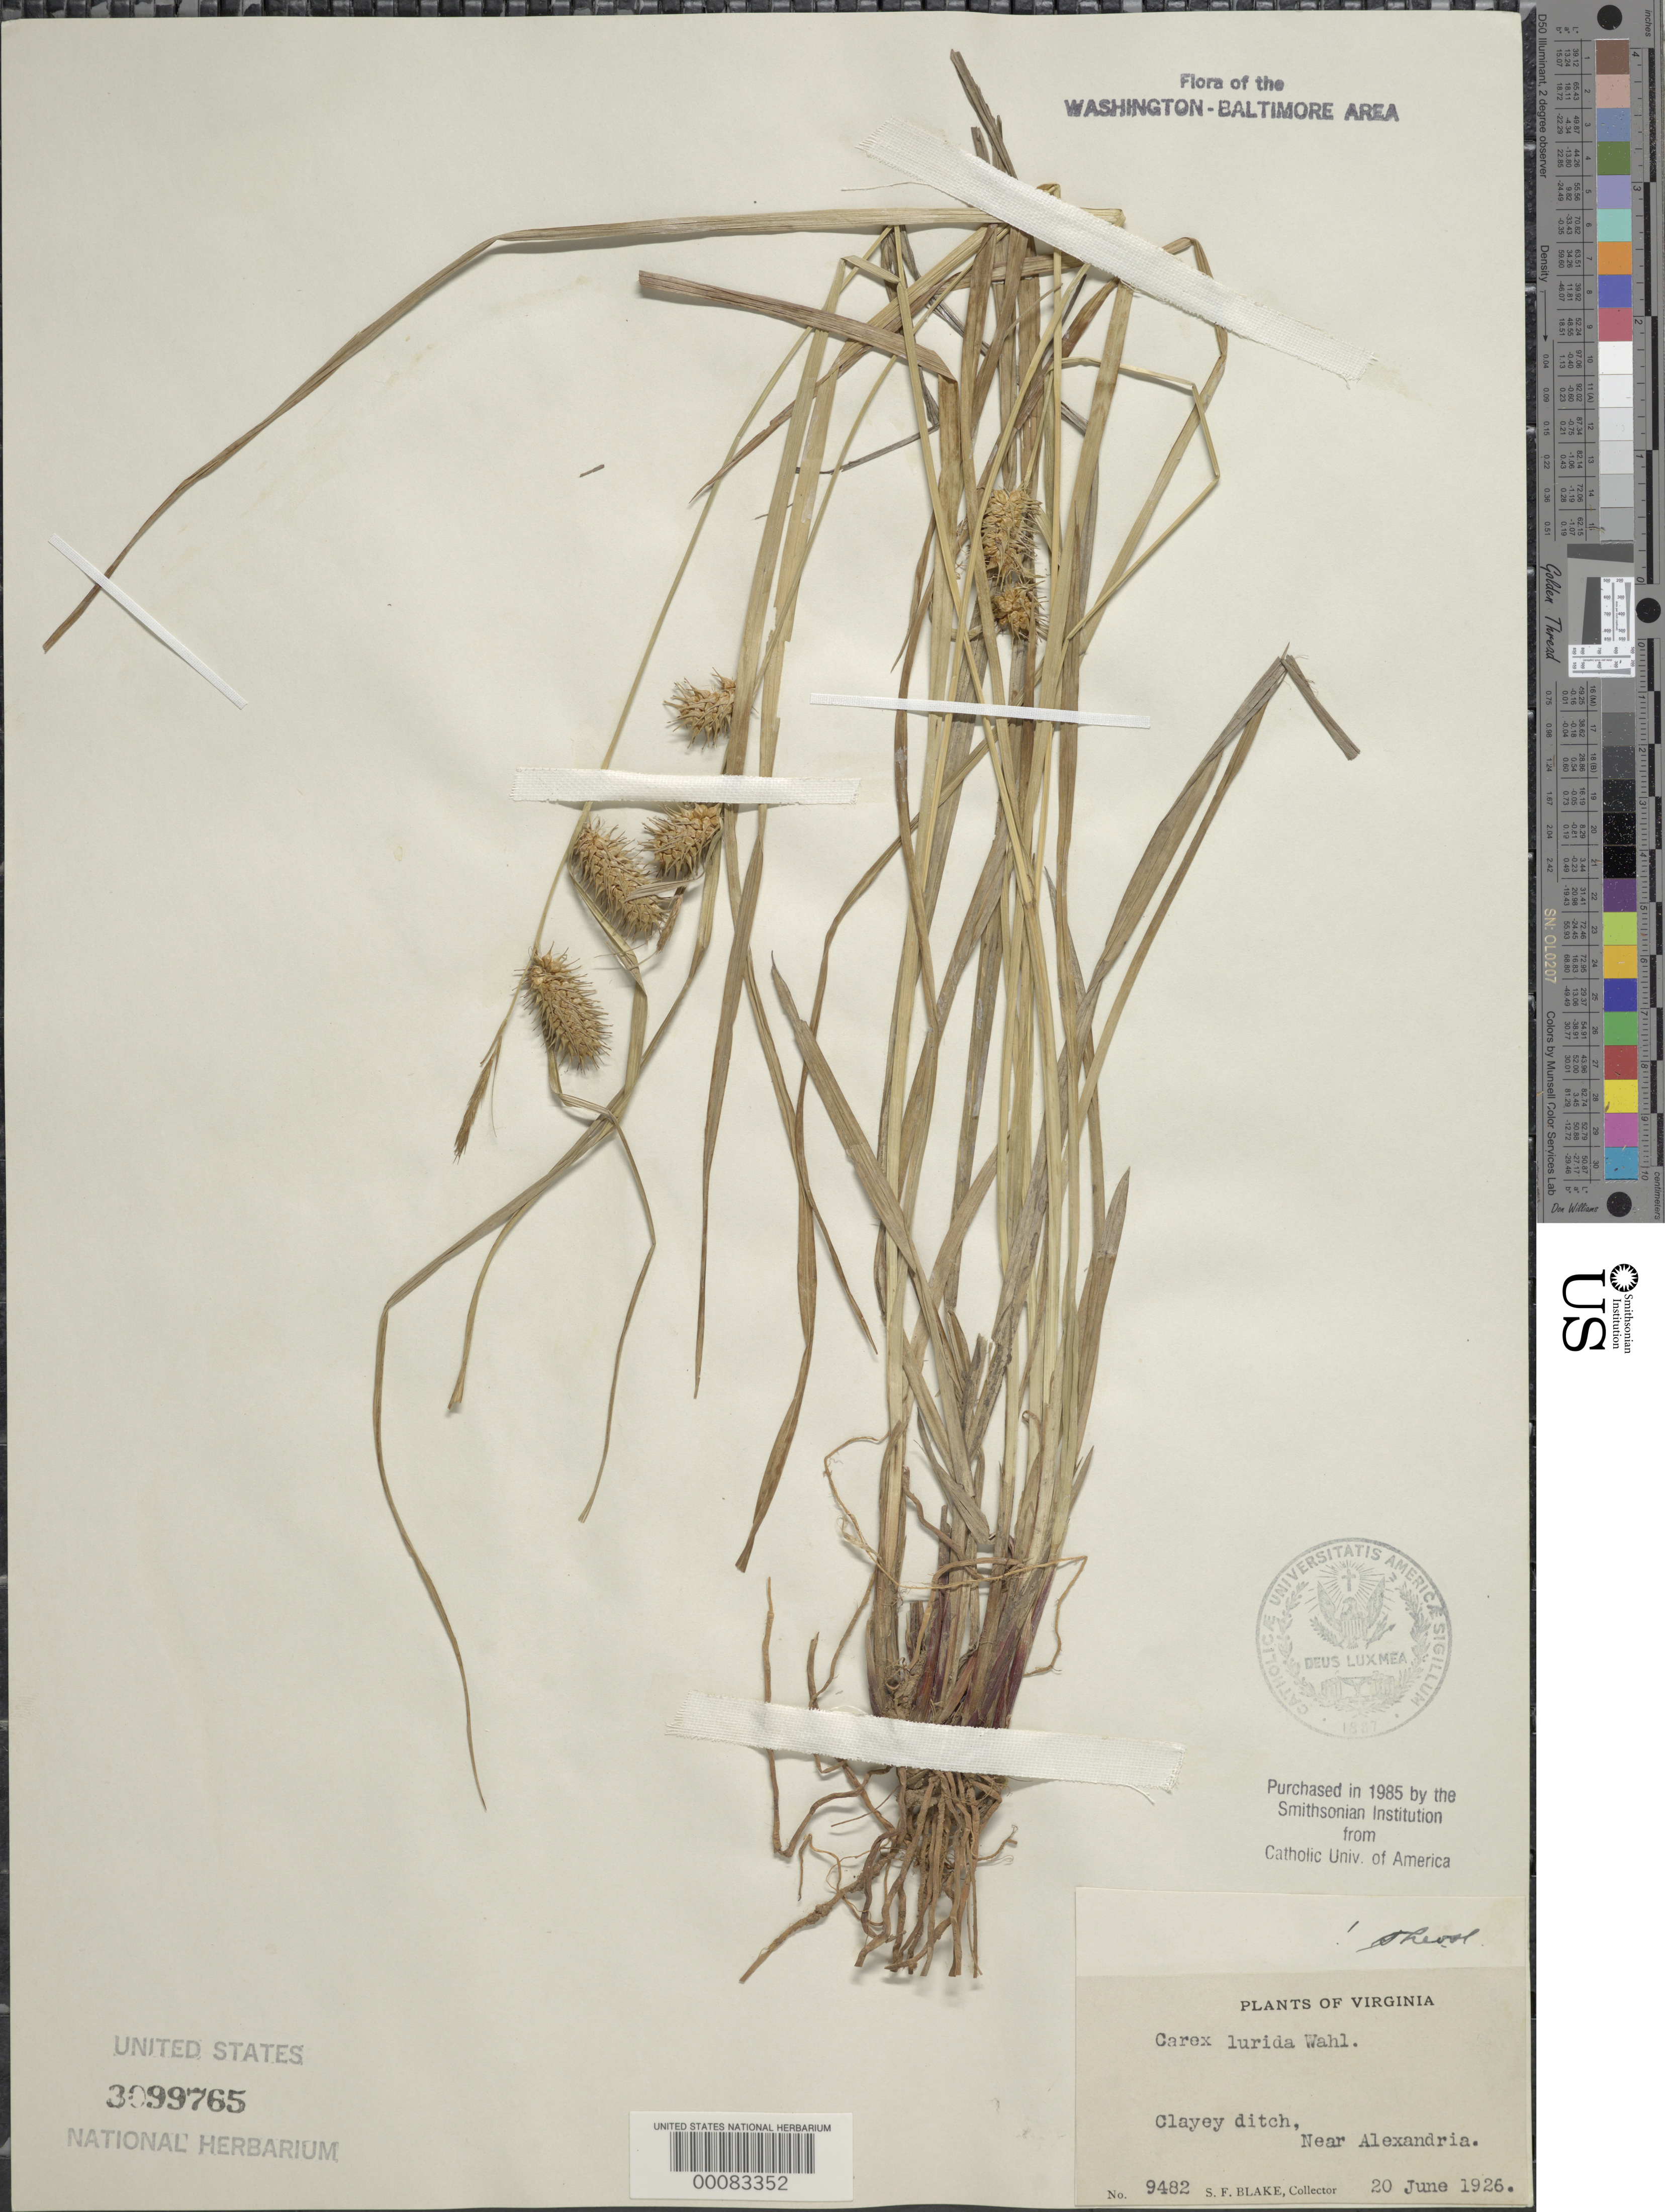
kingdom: Plantae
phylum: Tracheophyta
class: Liliopsida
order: Poales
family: Cyperaceae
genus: Carex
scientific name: Carex lurida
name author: Wahlenb.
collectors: S. Blake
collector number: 9482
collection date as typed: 20 Jun 1926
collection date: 1926-06-20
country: United States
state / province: Virginia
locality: Near Alexandria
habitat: Clayey ditch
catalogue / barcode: US 3099765